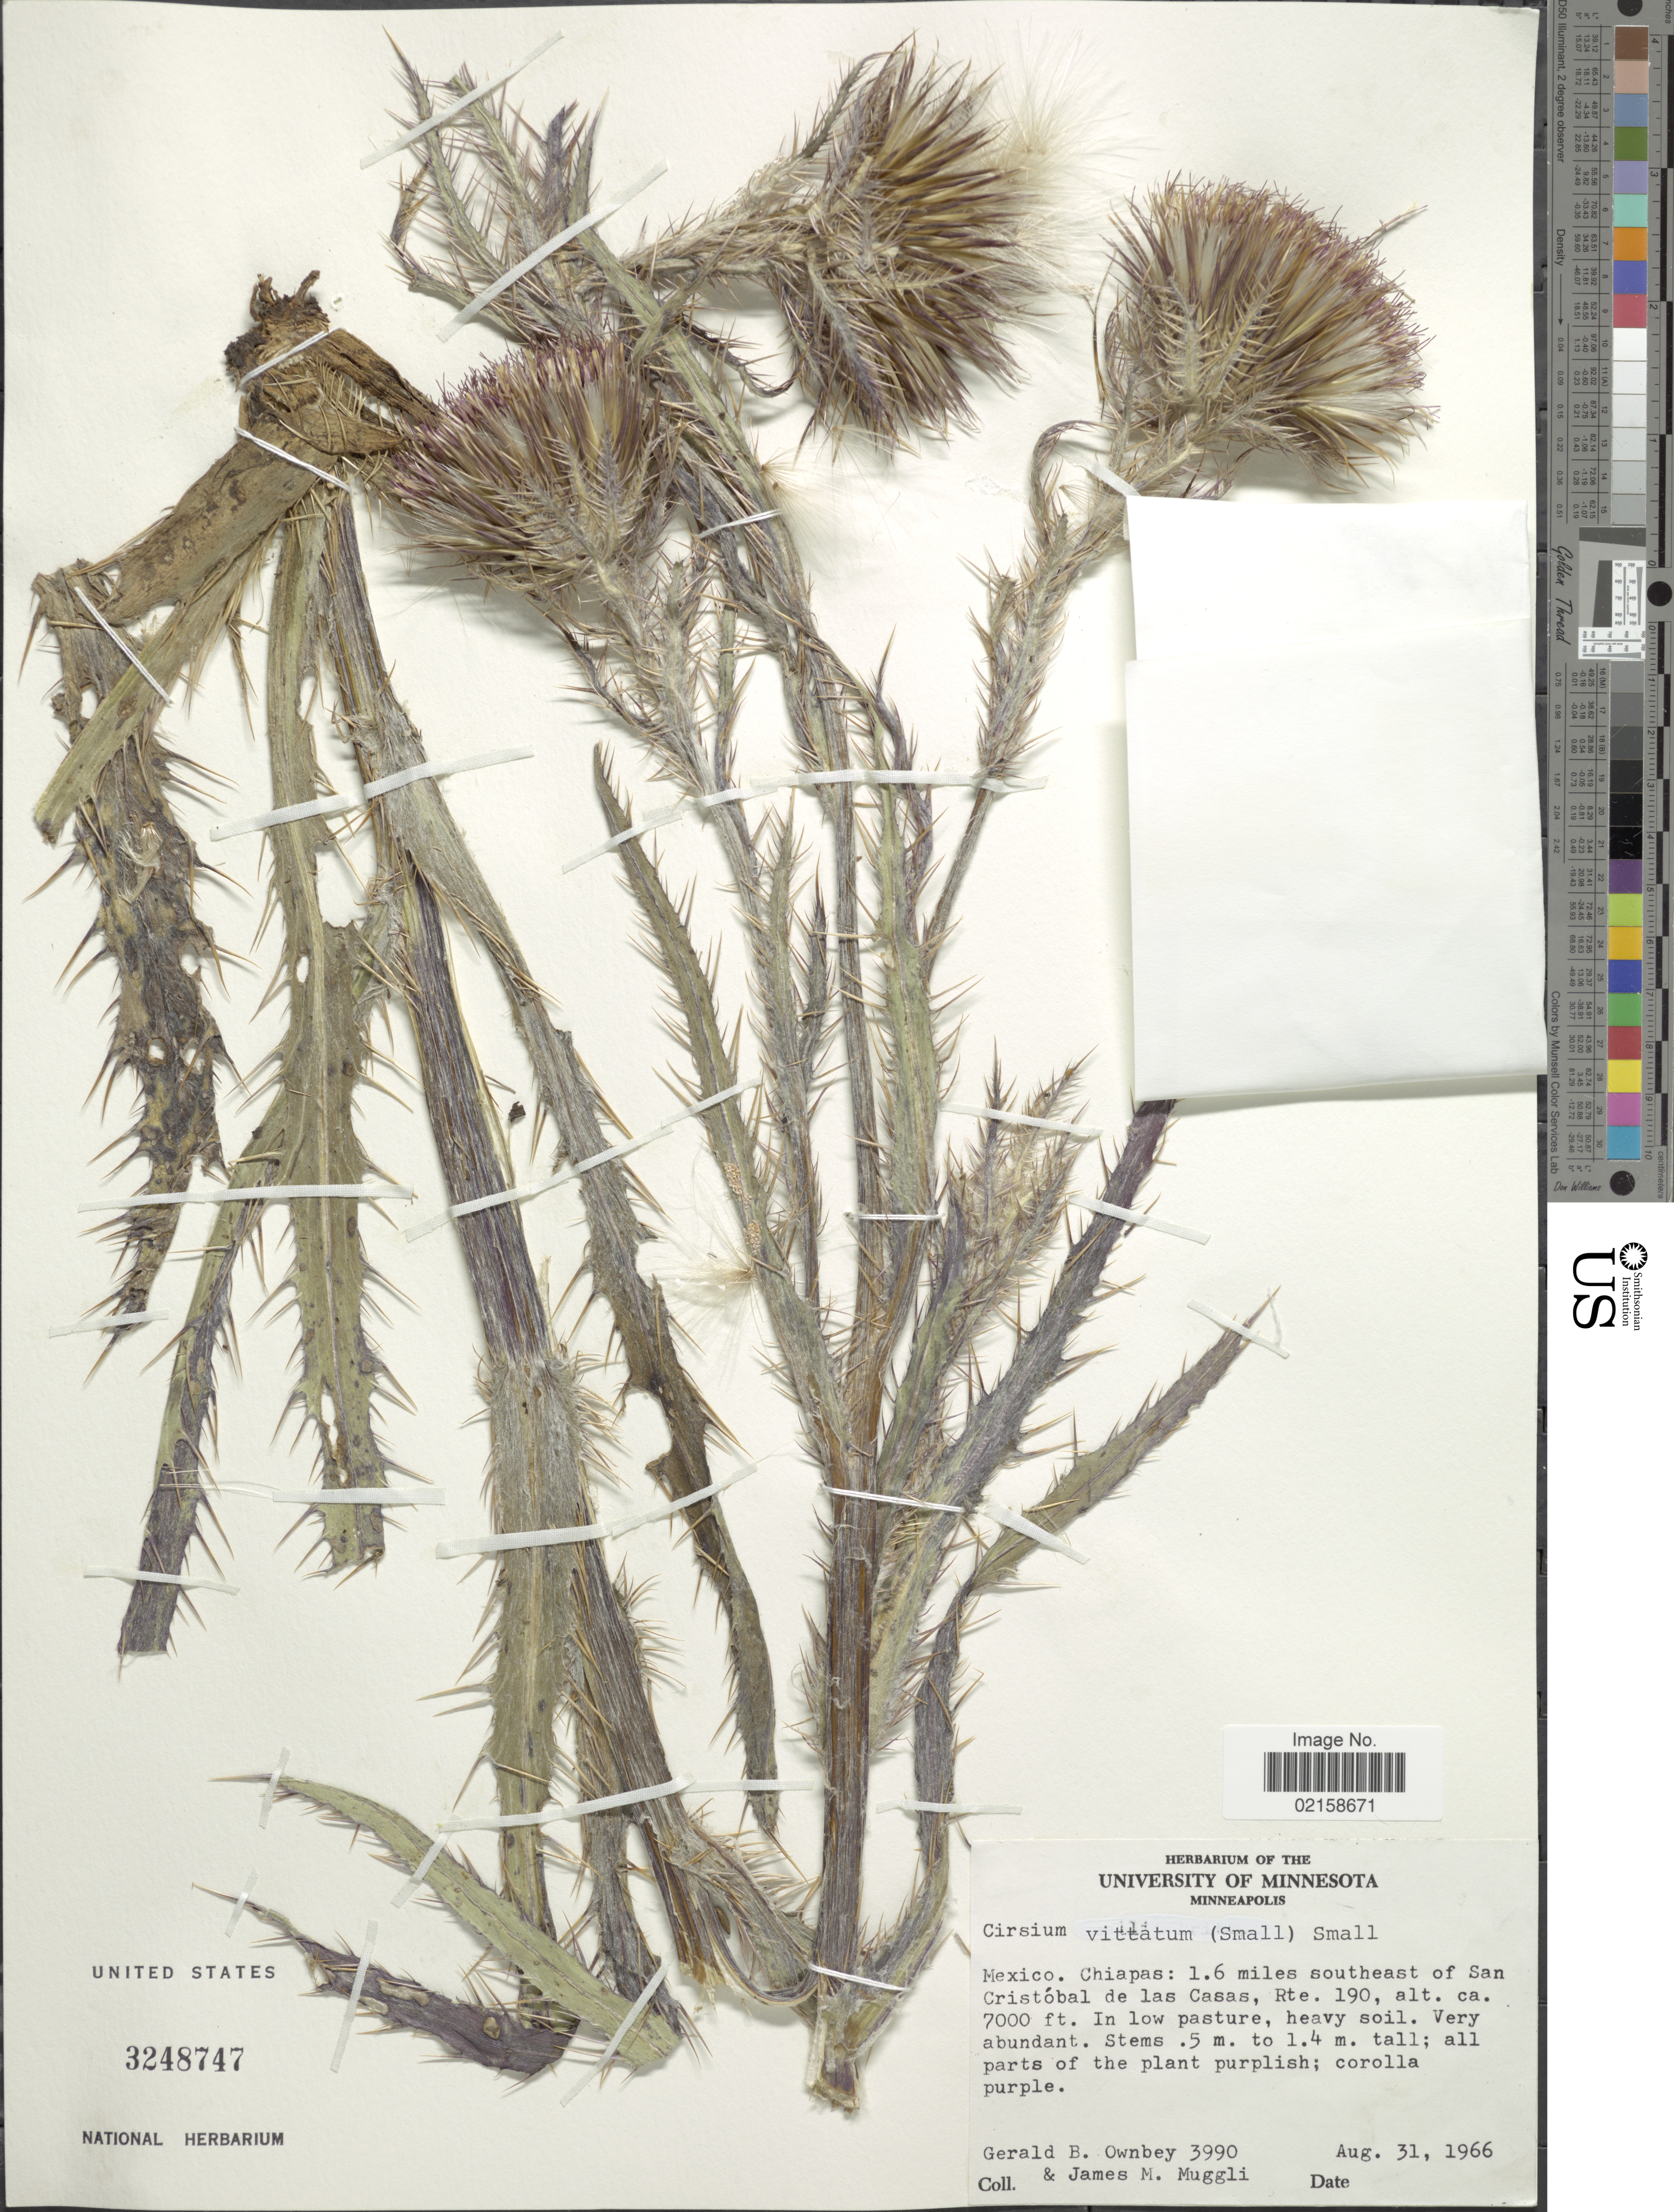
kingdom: Plantae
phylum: Tracheophyta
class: Magnoliopsida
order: Asterales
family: Asteraceae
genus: Cirsium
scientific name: Cirsium horridulum var. vittatum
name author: (Small) R.W. Long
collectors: G. B. Ownbey & J. Muggli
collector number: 3990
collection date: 1966-08-31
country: Mexico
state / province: Chiapas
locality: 1.6 miles southeast of San Cristobal de las Casas, Rte. 190.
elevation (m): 2134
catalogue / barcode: US 3248747